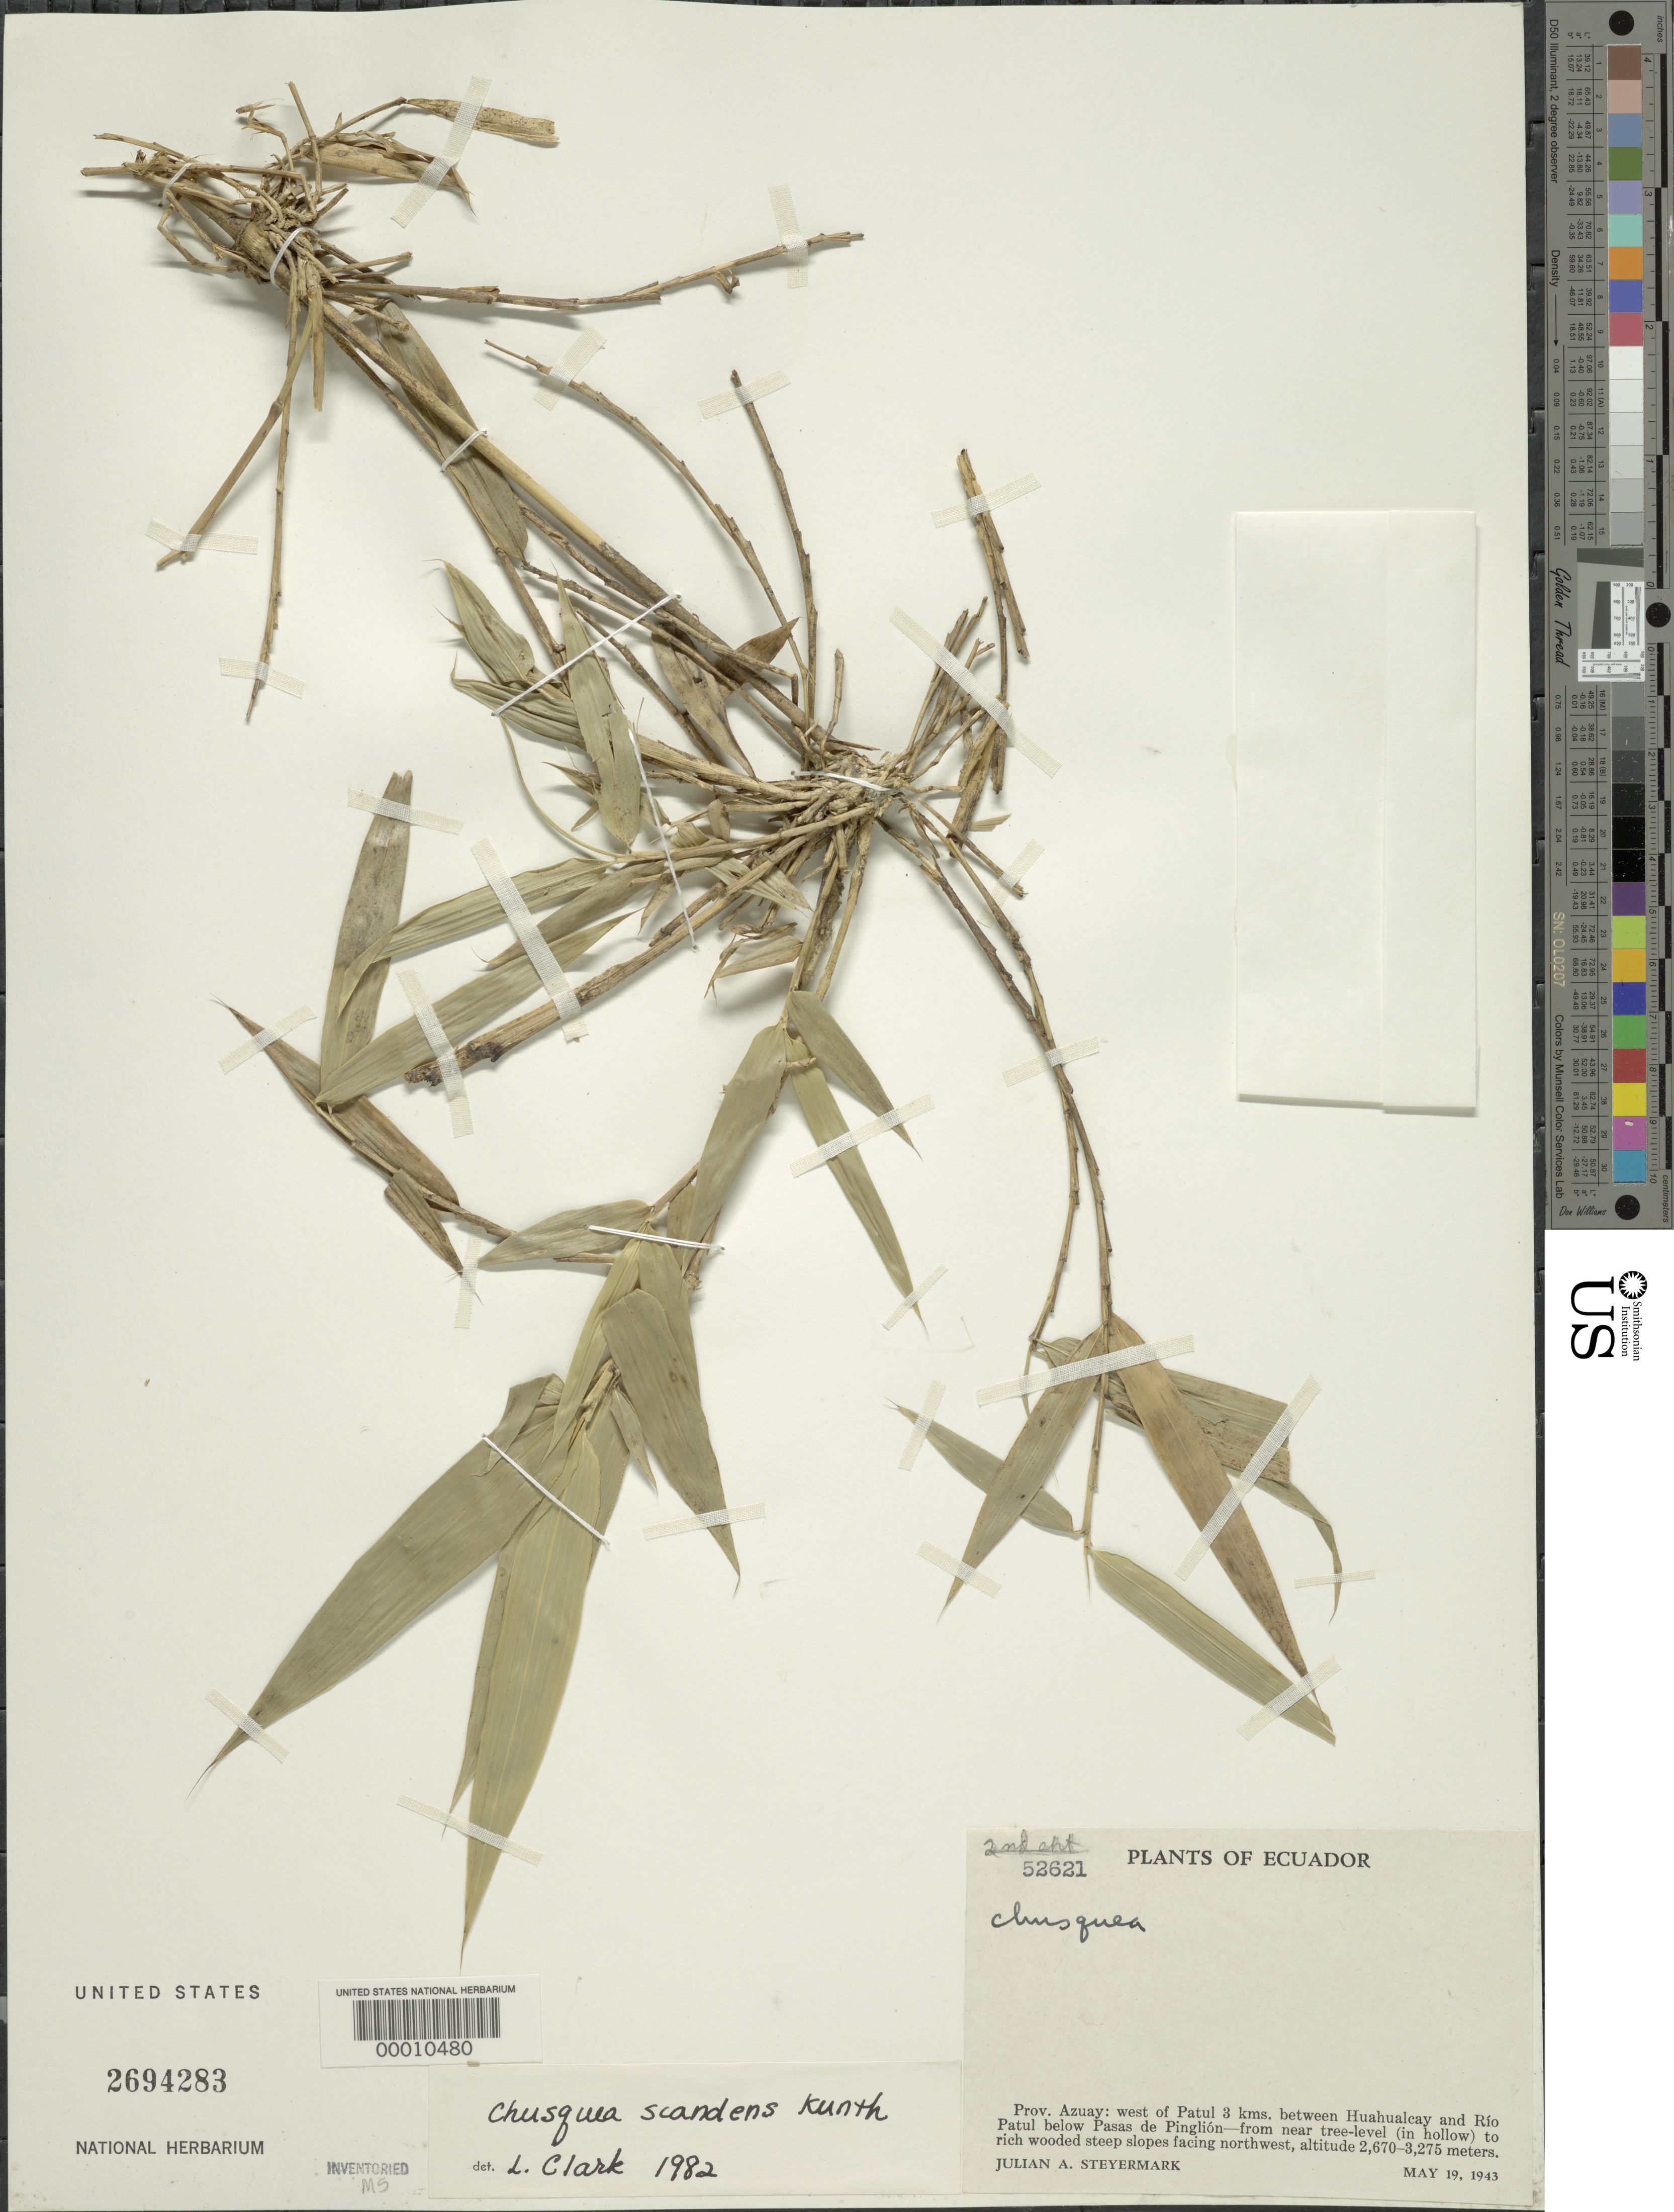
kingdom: Plantae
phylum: Tracheophyta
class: Liliopsida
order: Poales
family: Poaceae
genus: Chusquea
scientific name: Chusquea scandens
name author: Kunth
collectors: J. Steyermark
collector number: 52621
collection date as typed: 19 May 1943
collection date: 1943-05-19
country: Ecuador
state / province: Azuay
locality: Huahualcay, Rio Patul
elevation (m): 2670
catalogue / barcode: US 2694283